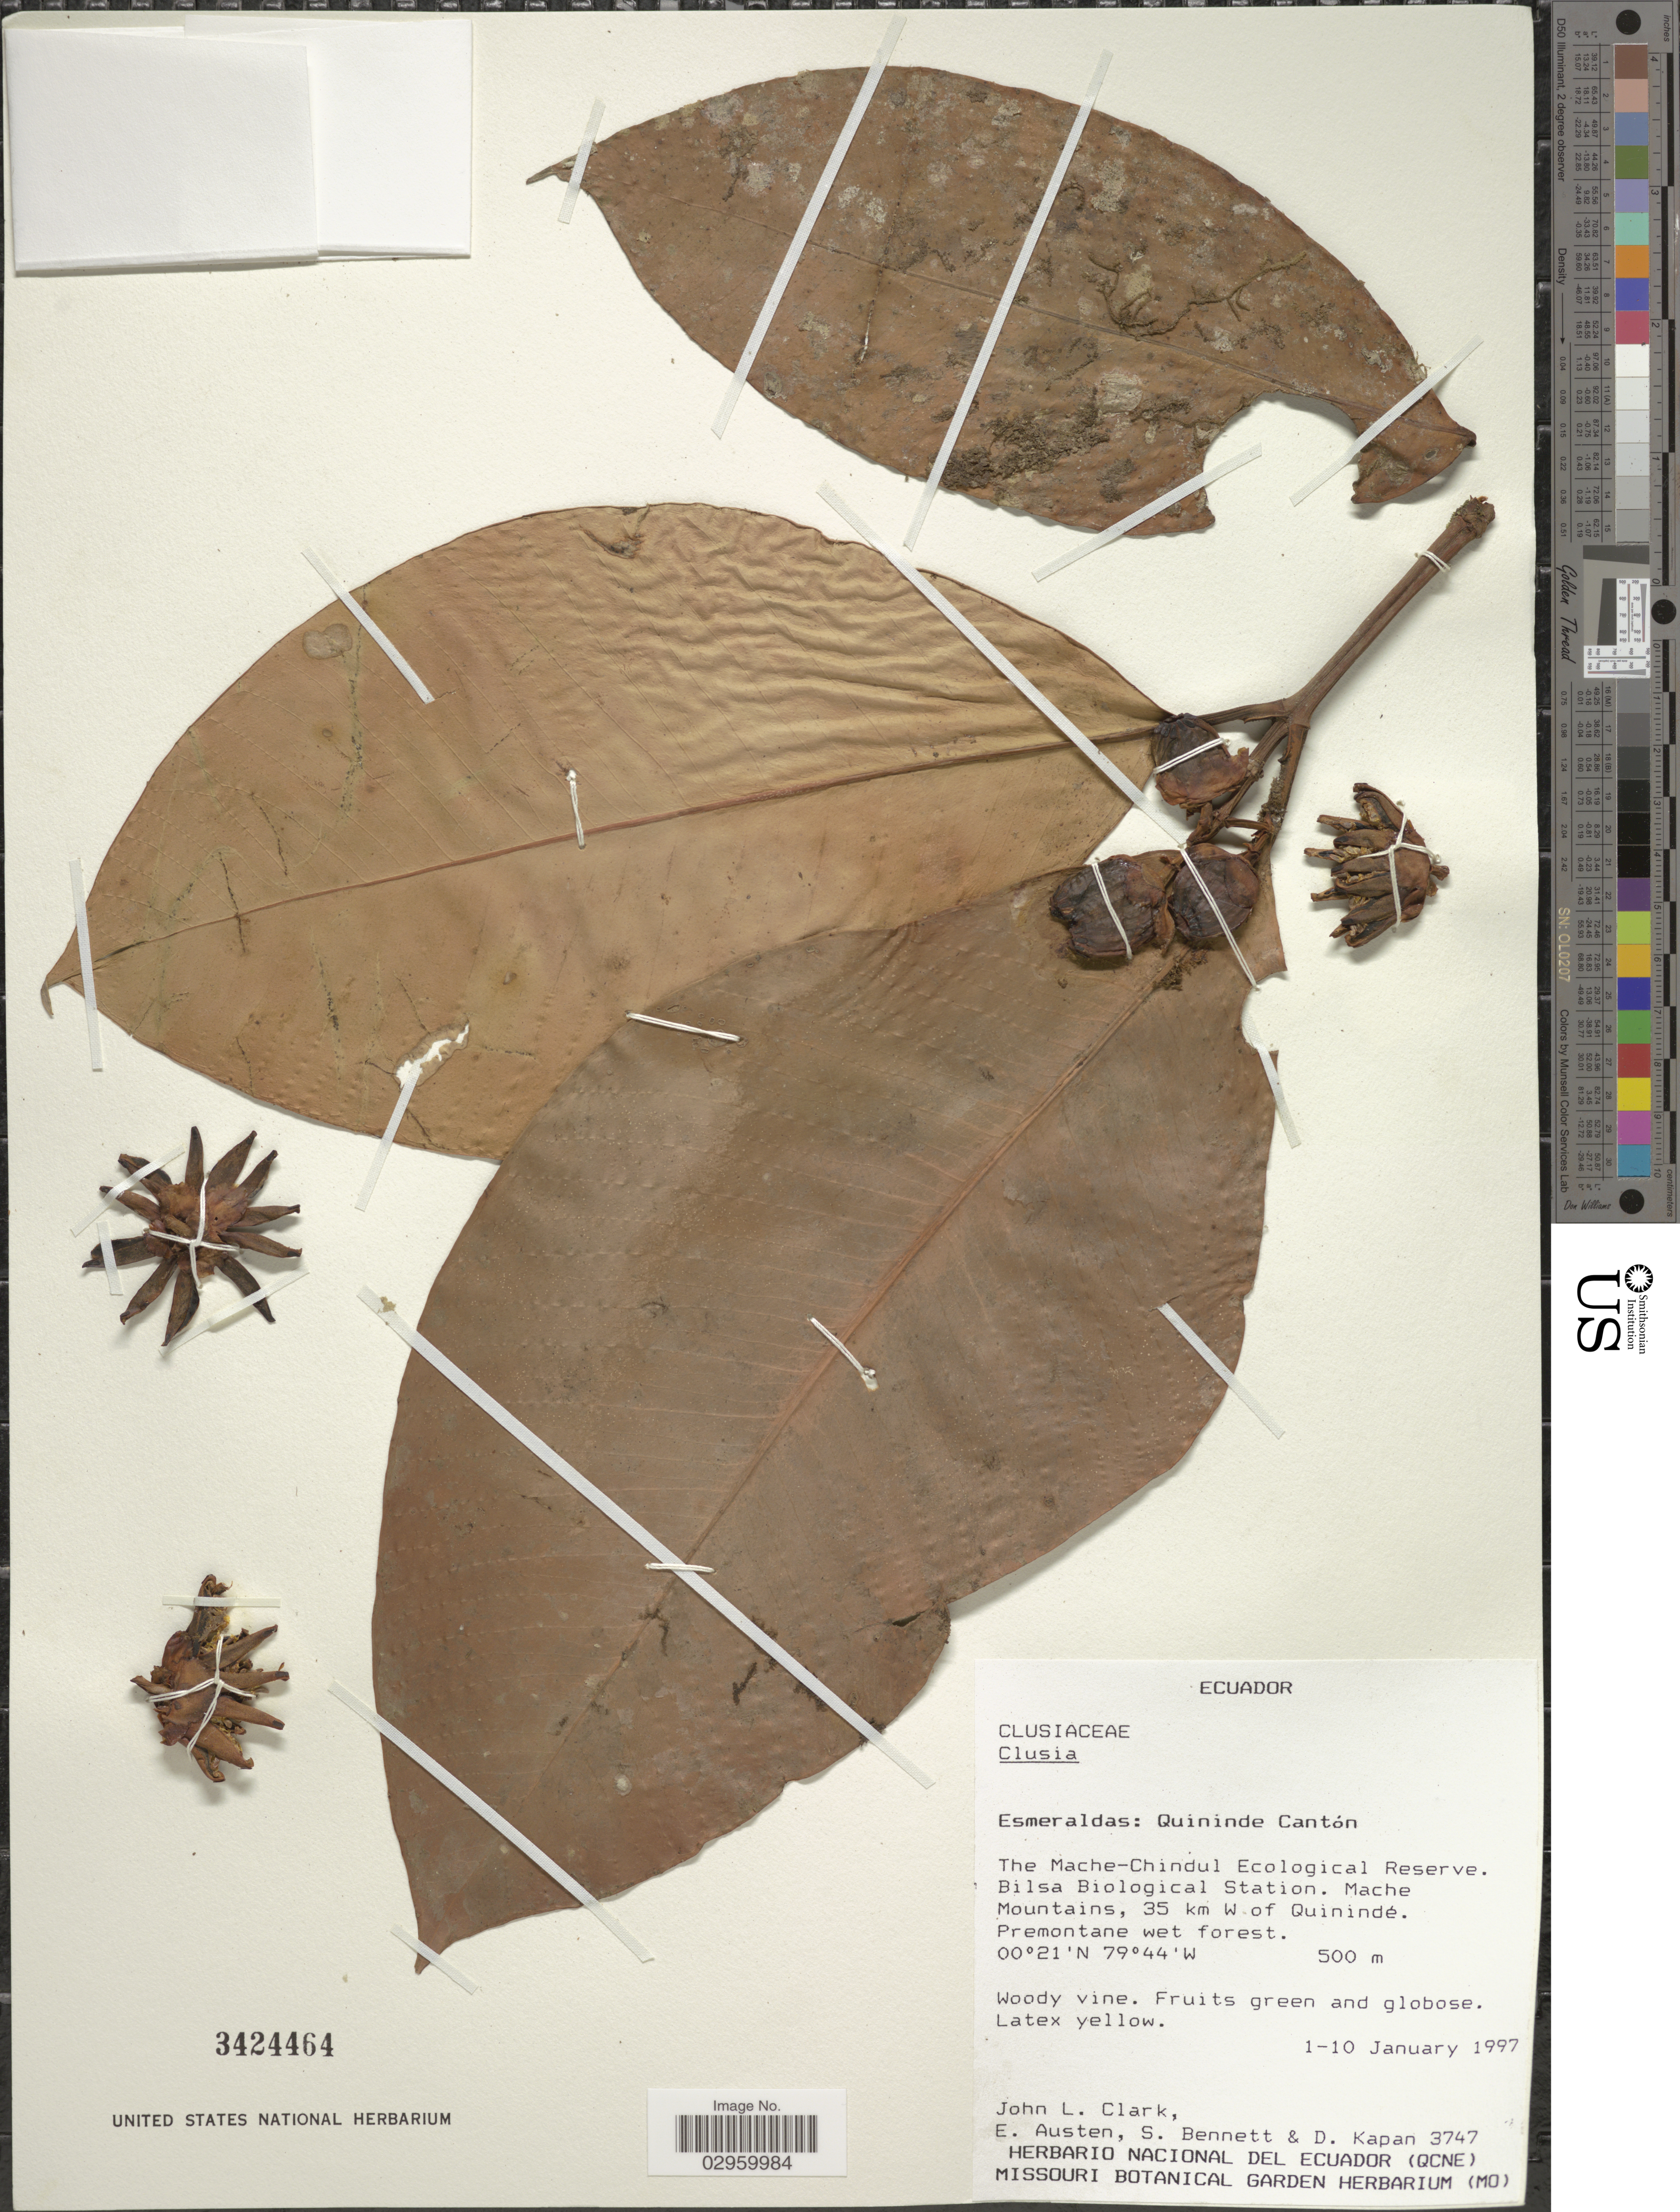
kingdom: Plantae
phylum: Tracheophyta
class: Magnoliopsida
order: Malpighiales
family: Clusiaceae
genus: Clusia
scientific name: Clusia sp.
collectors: J. L. Clark, E. Austen, S. Bennett & D. Kapan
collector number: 3747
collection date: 1997-01-01/1997-01-10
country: Ecuador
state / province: Esmeraldas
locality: Quininde Cantón, The Mache-Chindul Ecological Reserve, Bilsa Biological Station, Mache Mountains, 35 km W of Quinindé.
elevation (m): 500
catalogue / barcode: US 3424464